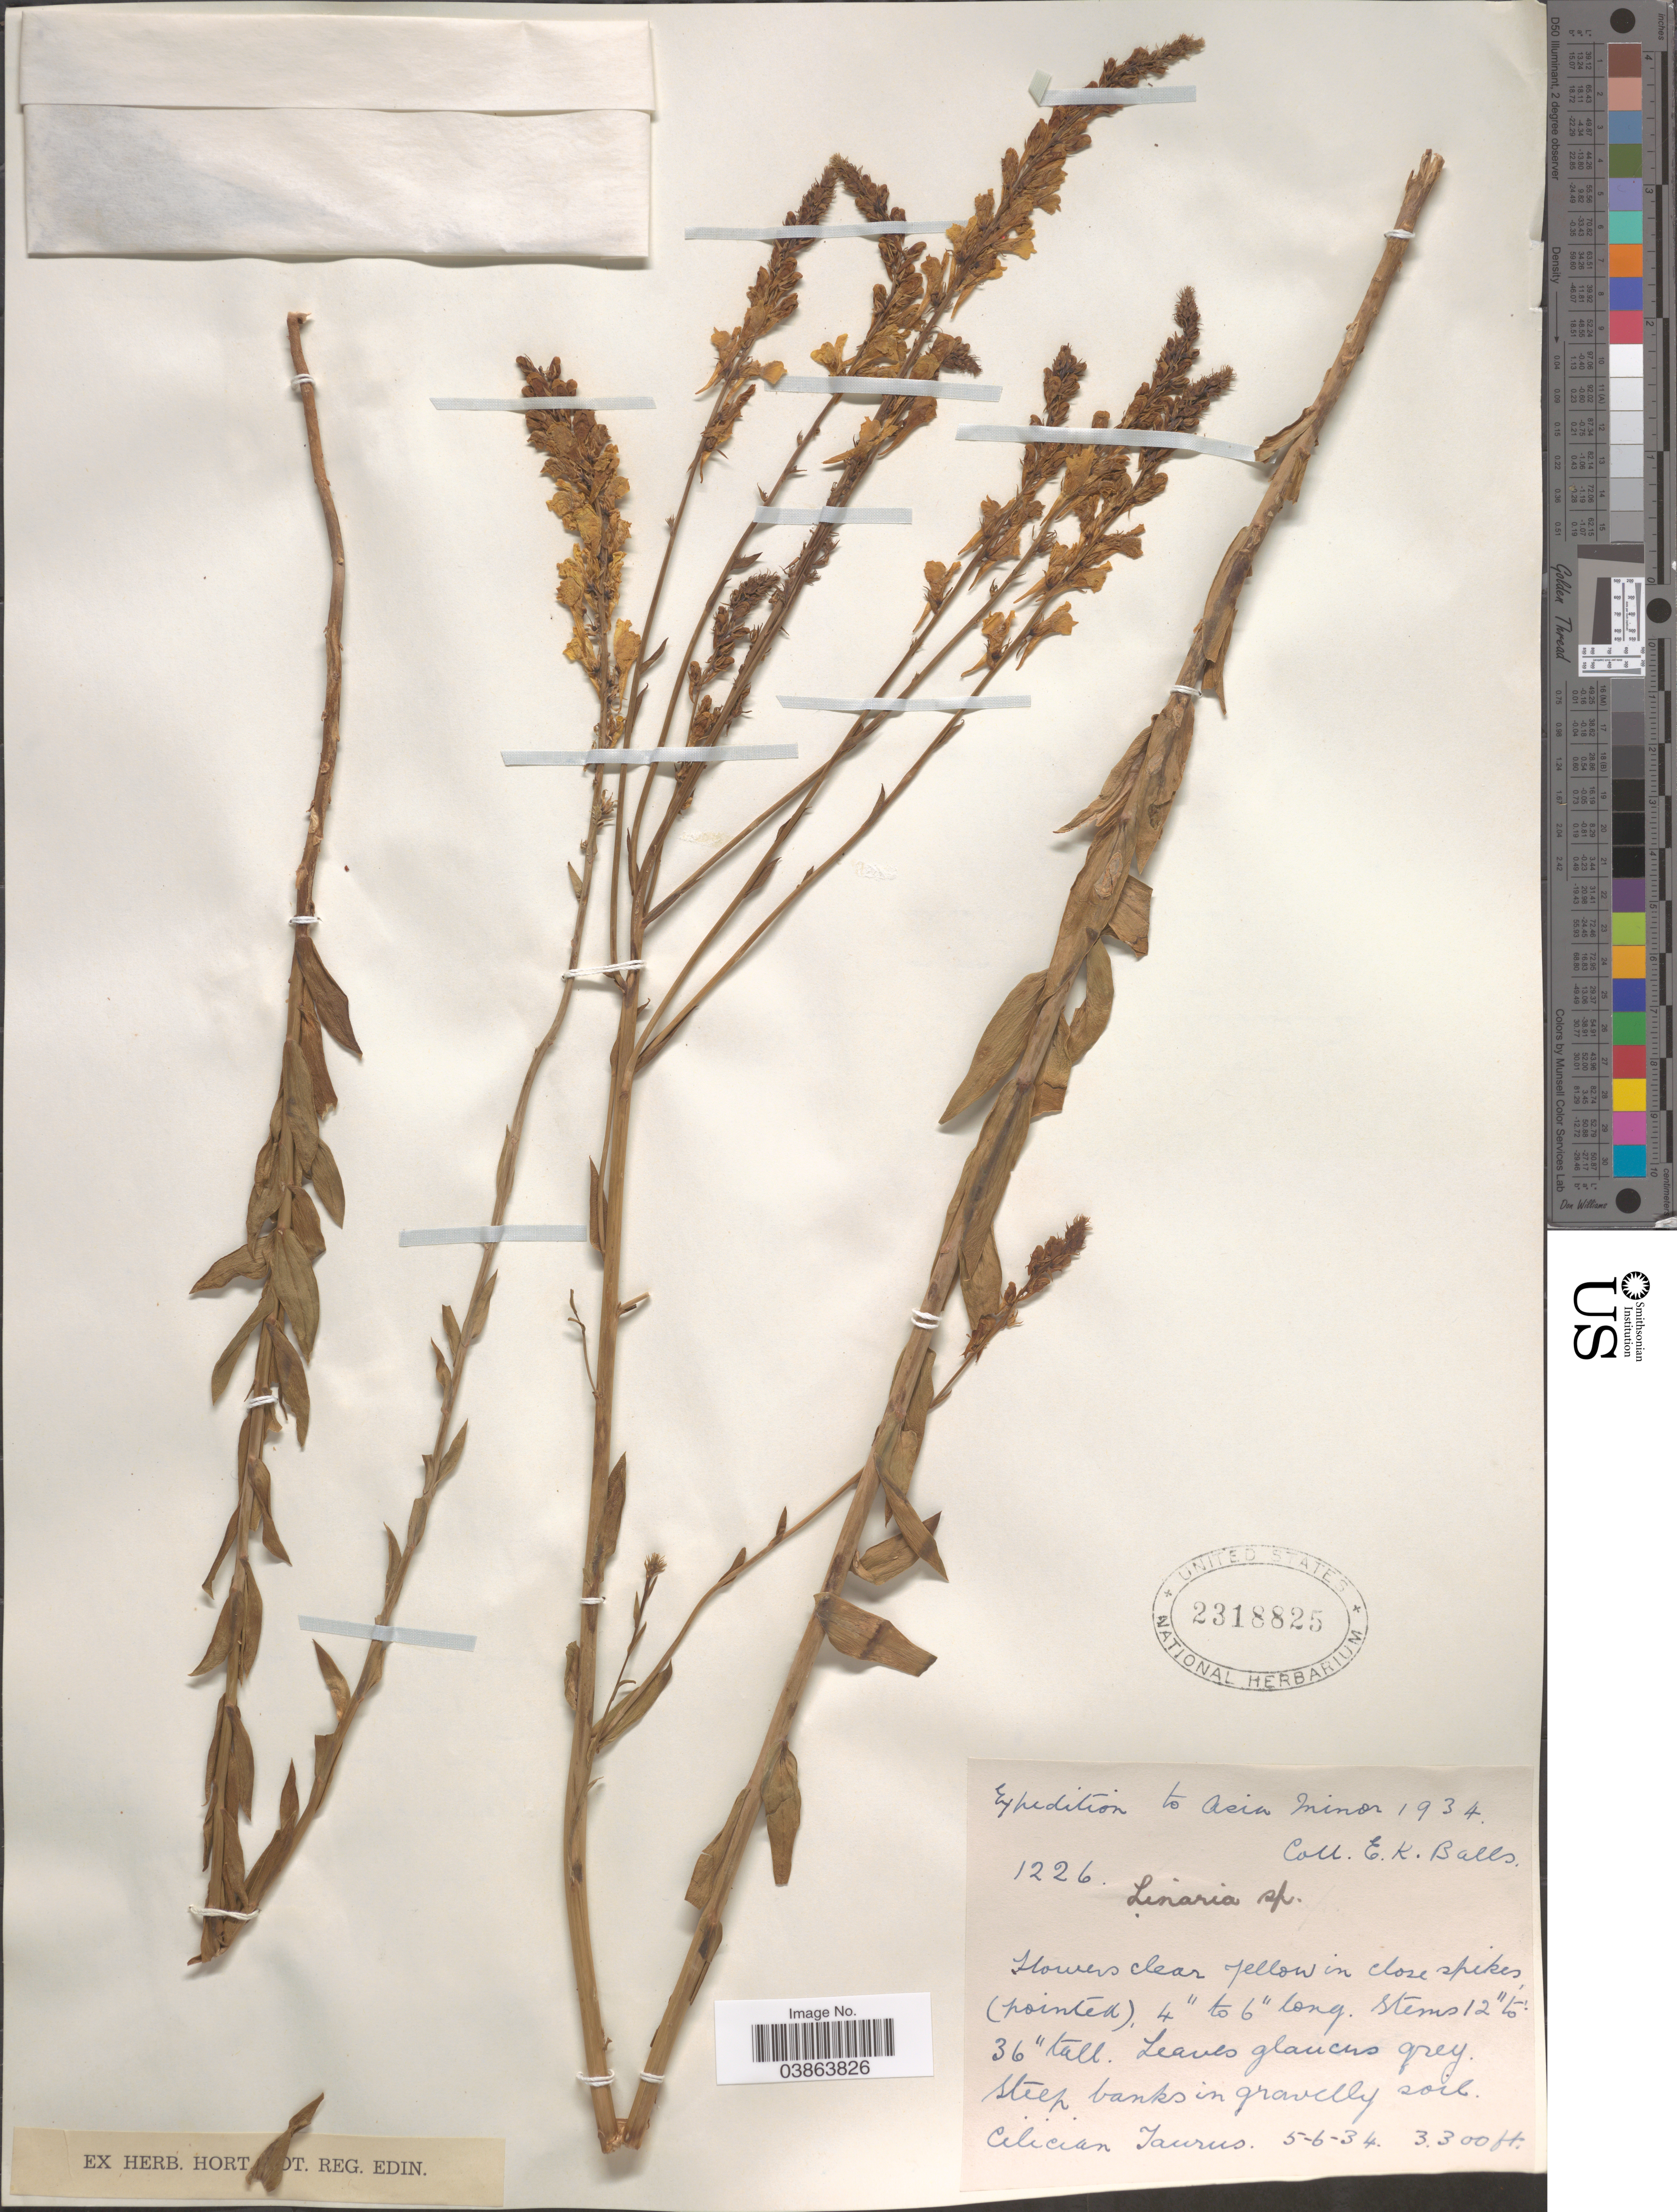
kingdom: Plantae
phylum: Tracheophyta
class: Magnoliopsida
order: Lamiales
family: Plantaginaceae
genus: Linaria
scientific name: Linaria sp.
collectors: E. K. Balls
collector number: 1226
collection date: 1934-06-05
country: Turkey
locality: Asia Minor. Cilician Taurus.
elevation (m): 1006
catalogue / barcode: US 2318825